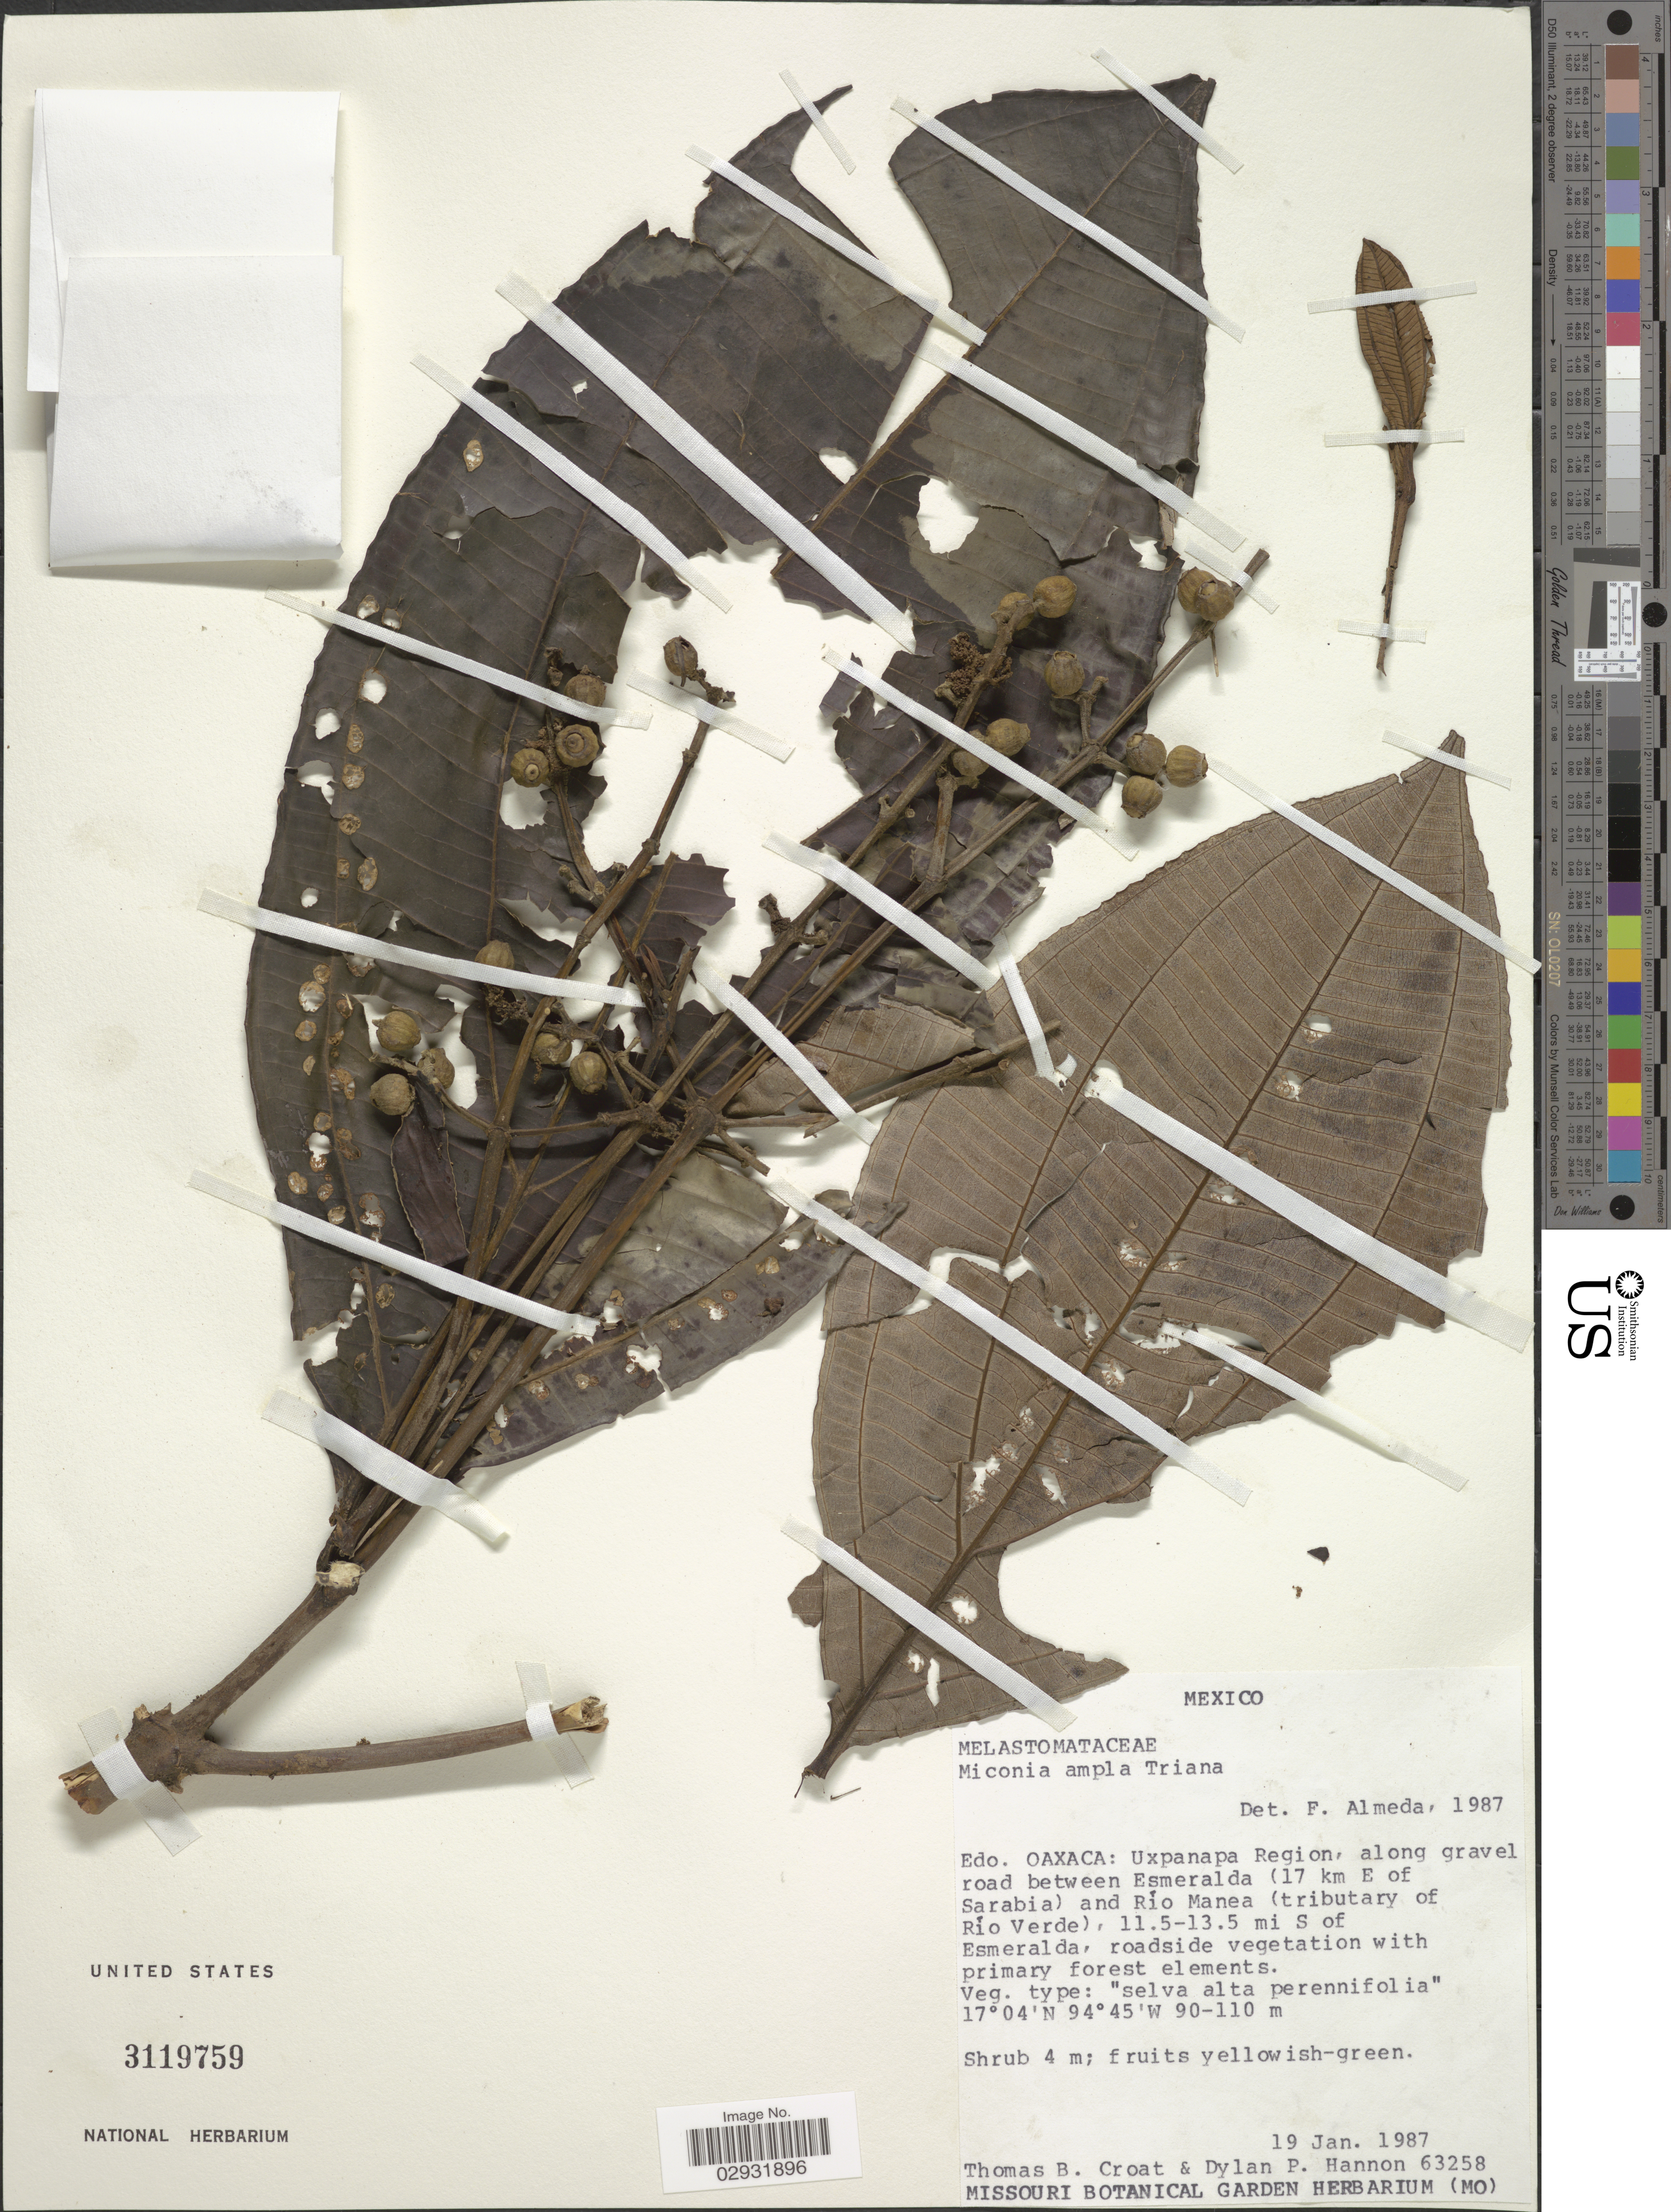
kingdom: Plantae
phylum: Tracheophyta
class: Magnoliopsida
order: Myrtales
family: Melastomataceae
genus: Miconia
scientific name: Miconia ampla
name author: Triana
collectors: T. B. Croat & D. Hannon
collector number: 63258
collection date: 1987-01-19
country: Mexico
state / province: Oaxaca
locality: Uxpanapa Region, along gravel road between Esmeralda (17 km E of Sarabia) and Río Manea (tributary of Río Verde), 11.5-13.5 mi S of Esmeralda.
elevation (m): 90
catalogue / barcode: US 3119759